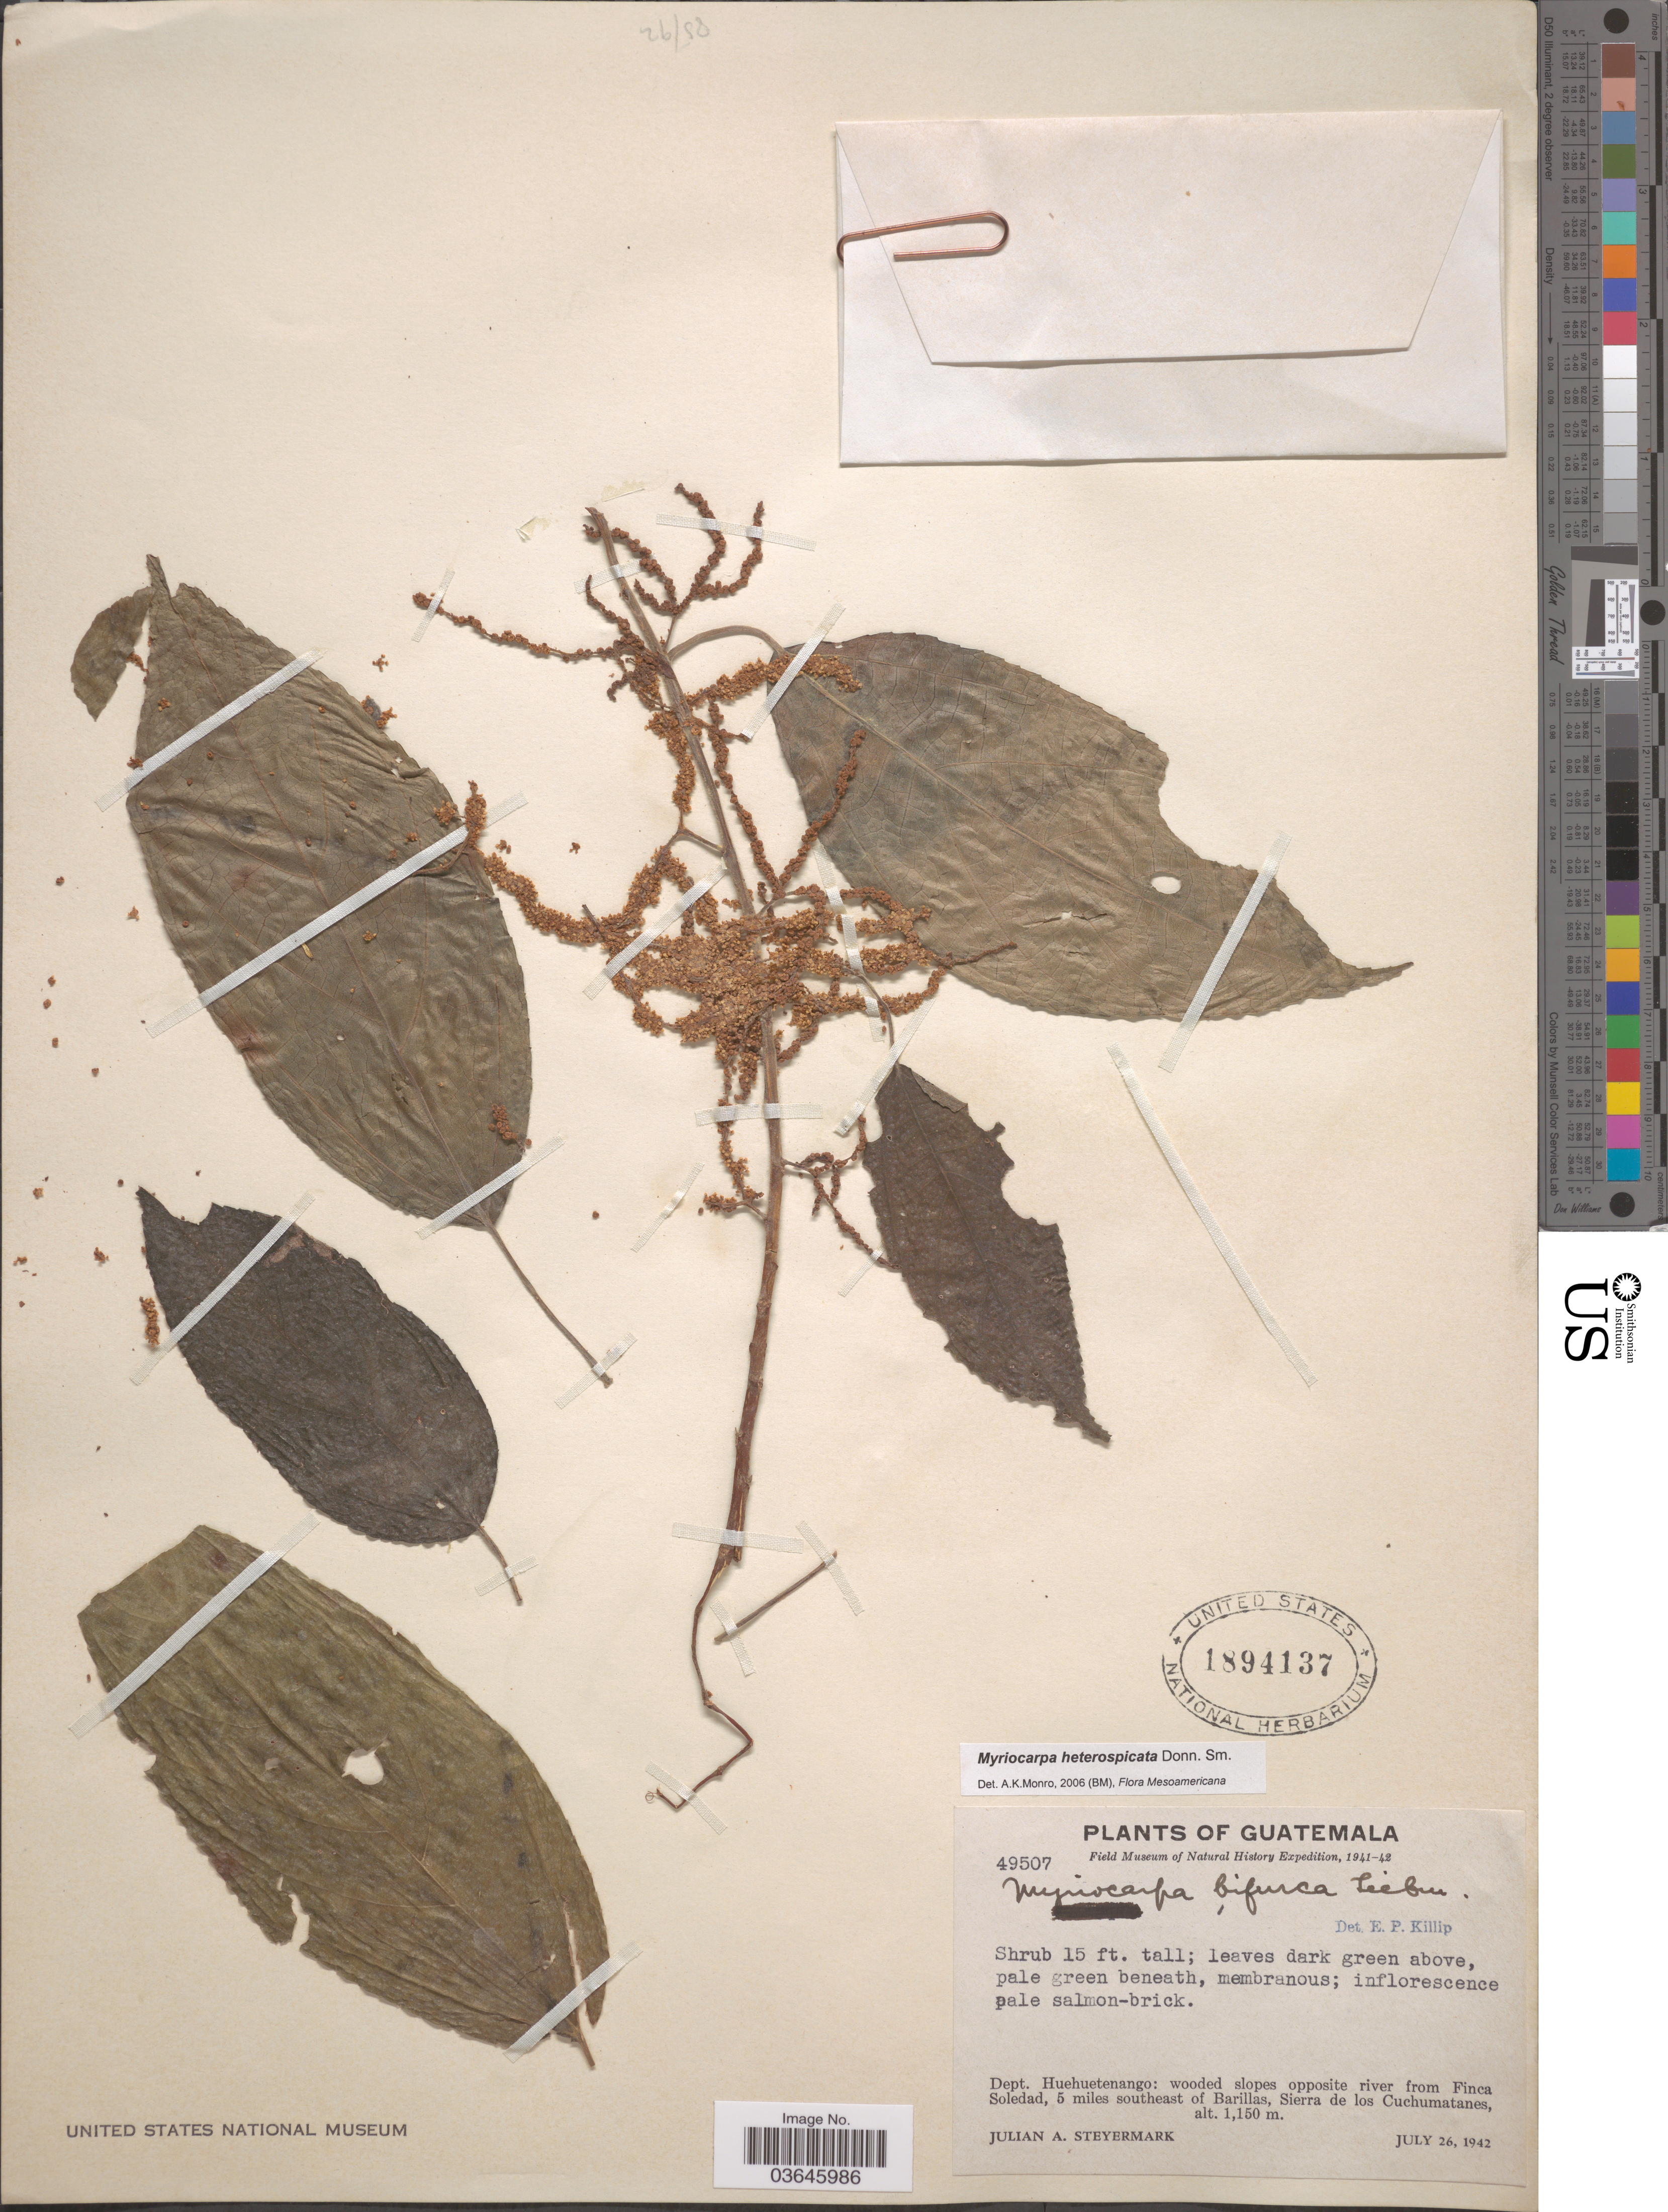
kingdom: Plantae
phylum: Tracheophyta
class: Magnoliopsida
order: Rosales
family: Urticaceae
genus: Myriocarpa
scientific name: Myriocarpa heterostachya Donn. Sm., nom. illeg.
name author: Donn. Sm.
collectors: J. Steyermark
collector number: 49507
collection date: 1942-07-26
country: Guatemala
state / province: Huehuetenango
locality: Dept. Huehuetenango: wooded slopes opposite river from Finca Soledad, 5 miles southeast of Barillas, Sierra de los Cuchumatanes.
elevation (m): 1150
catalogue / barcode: US 1894137